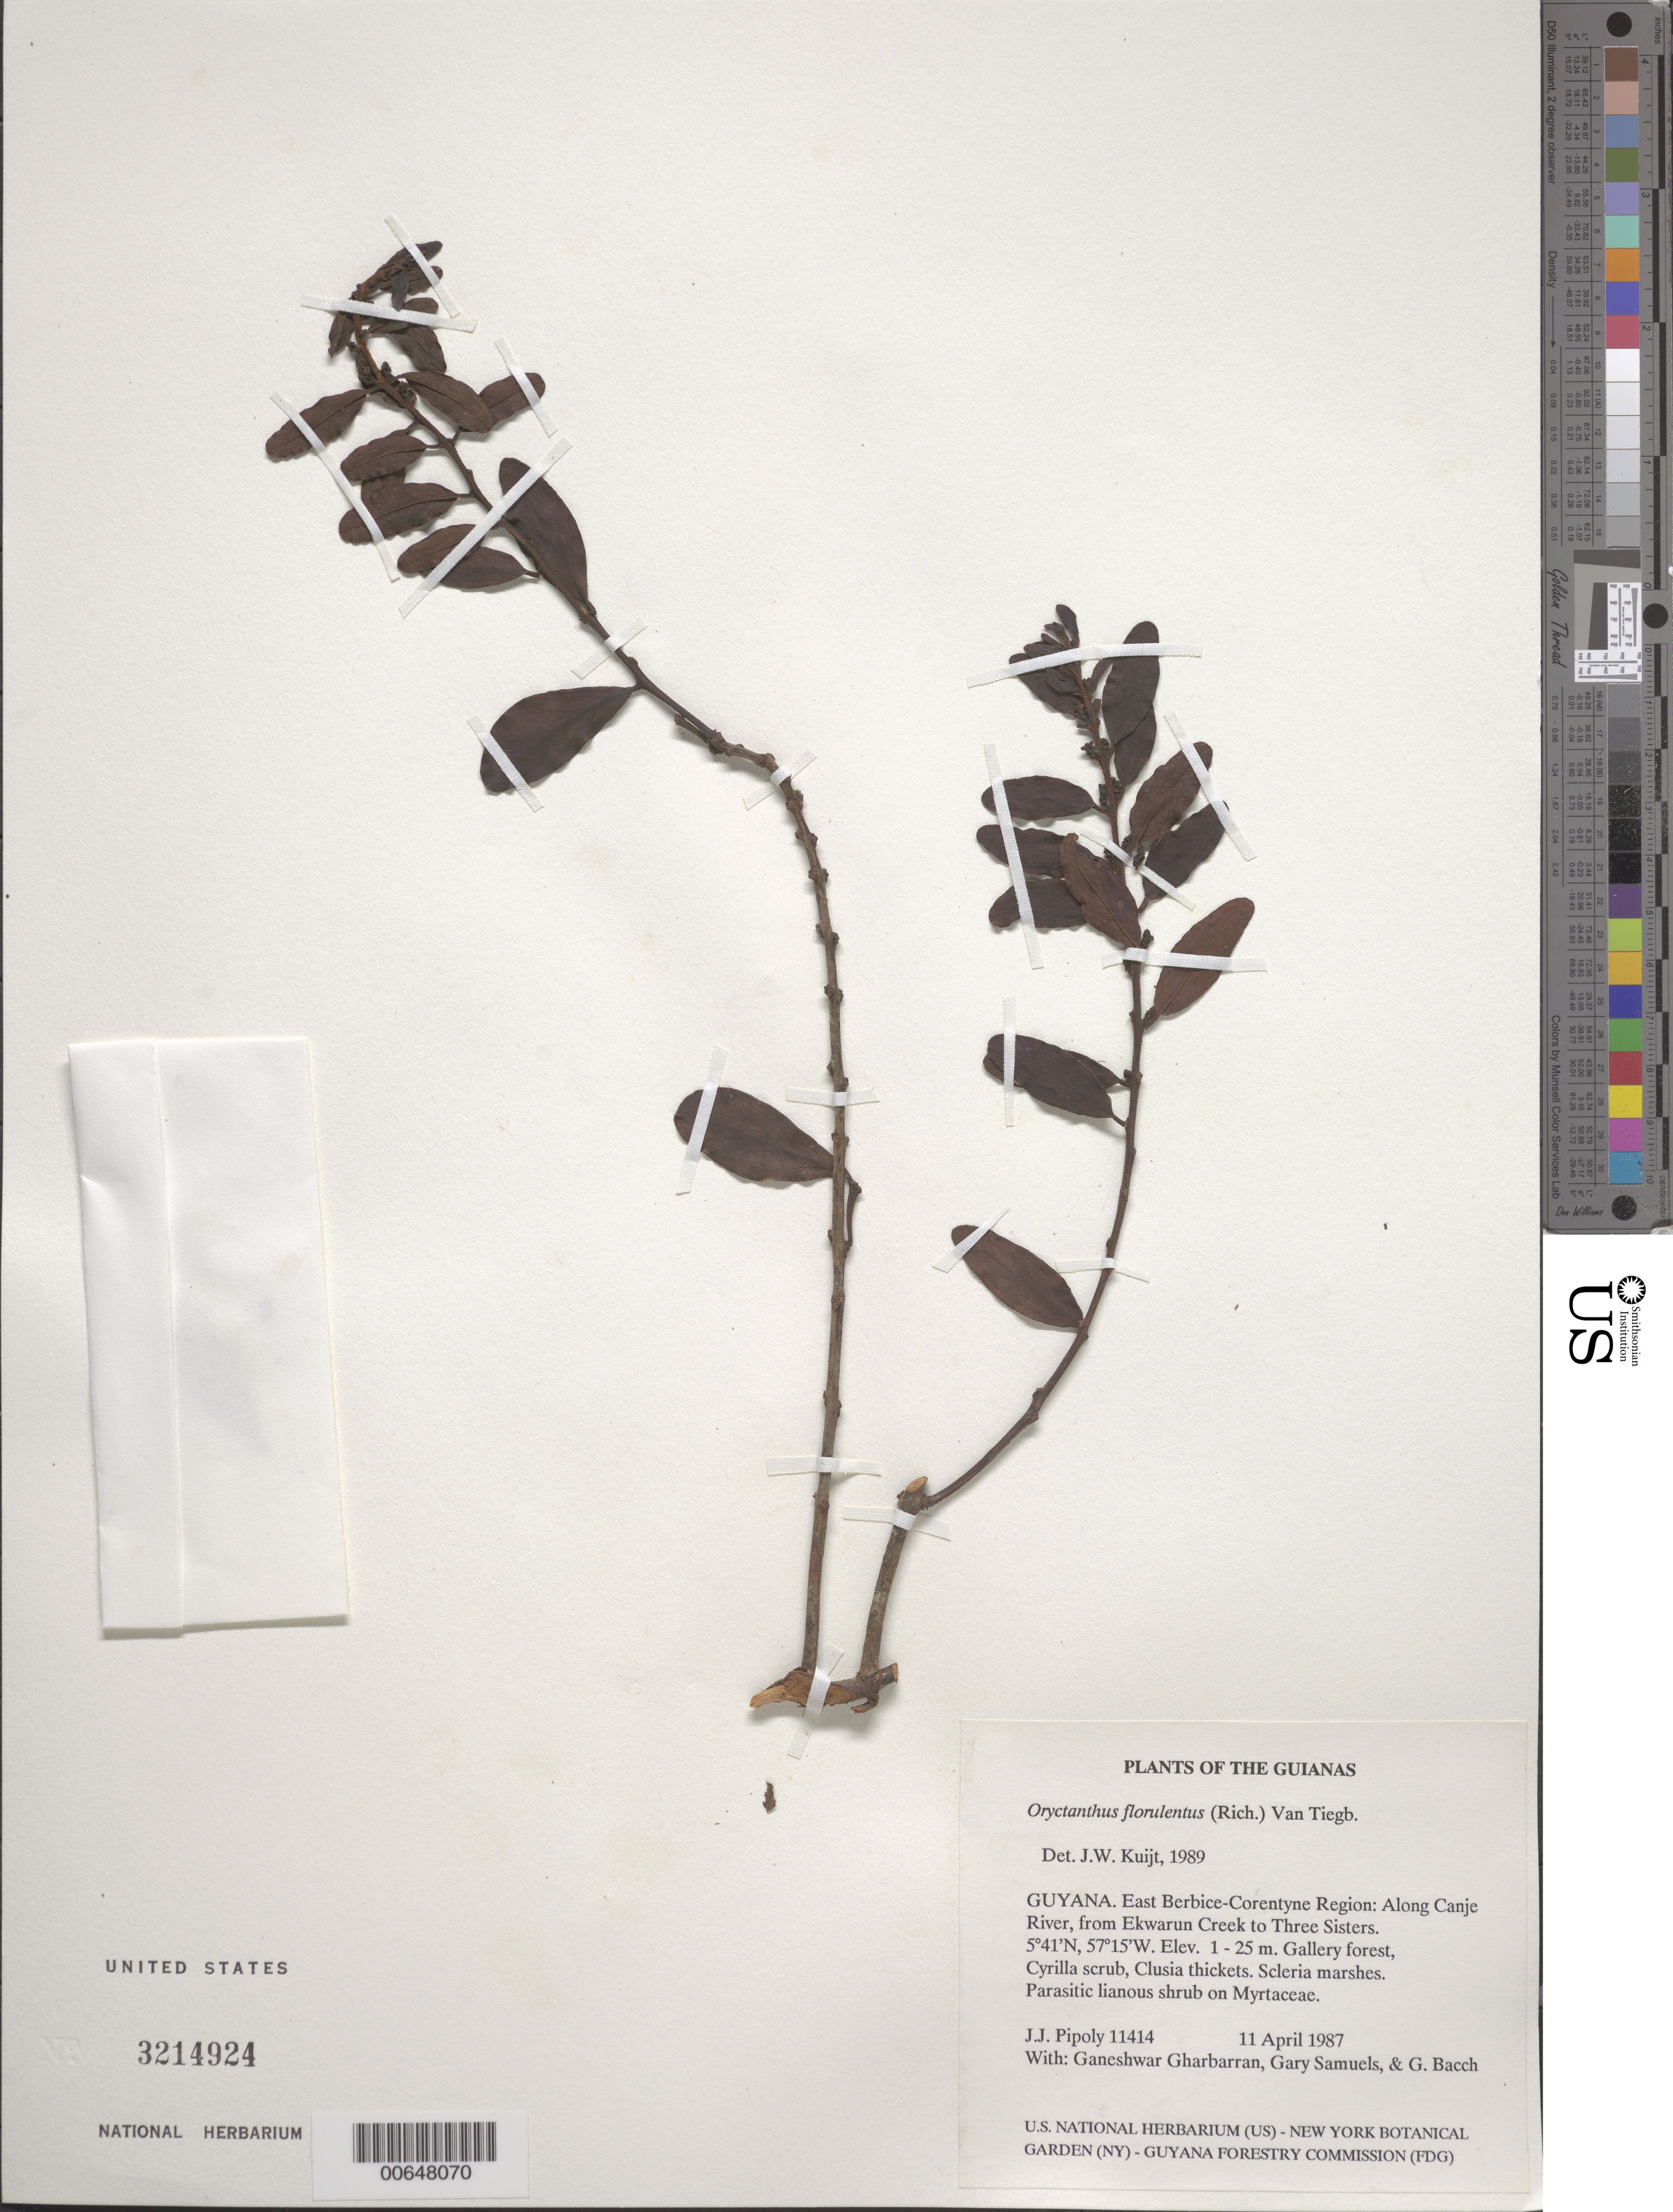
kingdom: Plantae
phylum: Tracheophyta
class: Magnoliopsida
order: Santalales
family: Loranthaceae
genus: Oryctanthus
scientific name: Oryctanthus florulentus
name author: (Rich.) Tiegh.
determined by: Kuijt, Job, (CANADA)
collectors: J. J. Pipoly, G. Gharbarran, G. Samuels & G. Bacchus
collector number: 11414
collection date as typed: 11 April 1987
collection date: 1987-04-11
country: Guyana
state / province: E. Berbice-Corentyne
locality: Along Canje River, from Ekwarun Creek to Three Sisters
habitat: Gallery forest, Cyrilla scrub, Clusia thickets. Scleria marshes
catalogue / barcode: US 3214924